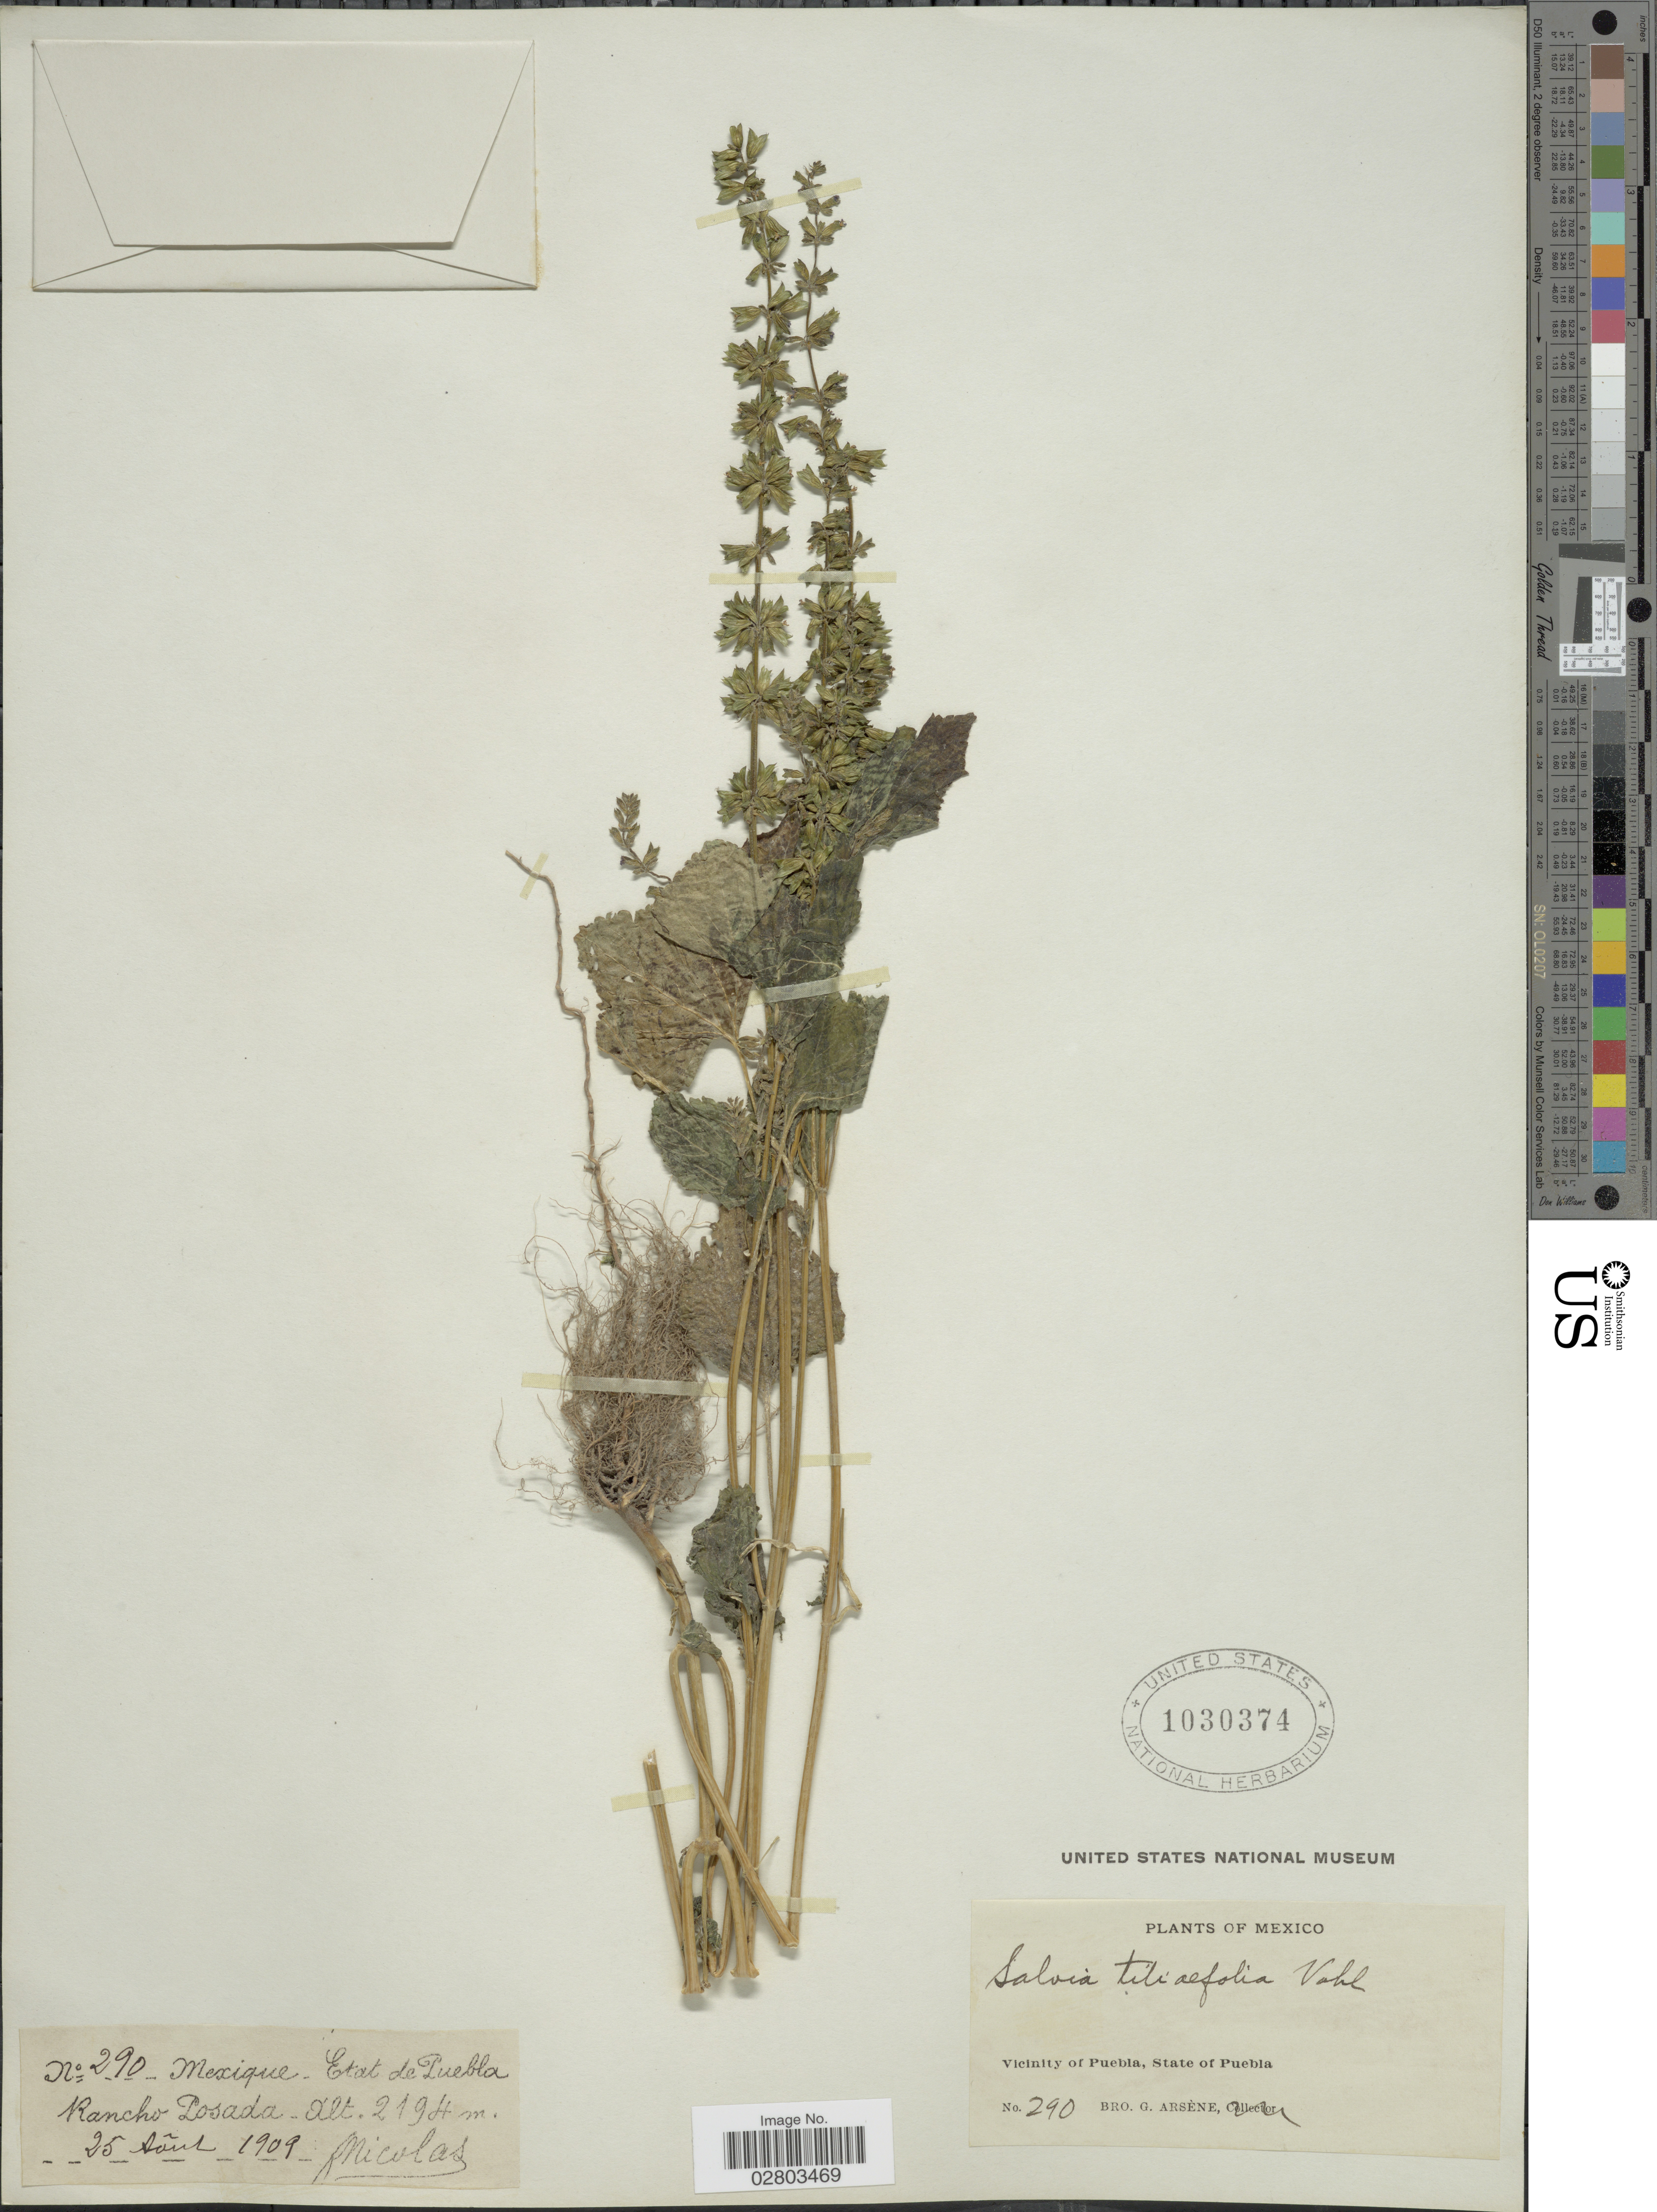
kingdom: Plantae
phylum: Tracheophyta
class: Magnoliopsida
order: Lamiales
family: Lamiaceae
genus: Salvia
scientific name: Salvia tiliifolia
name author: Vahl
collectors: Bro. G. Arsène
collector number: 290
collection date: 1909-08-25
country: Mexico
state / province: Puebla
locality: Rancho Posada, Vicinity of Puebla.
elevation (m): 2194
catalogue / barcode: US 1030374